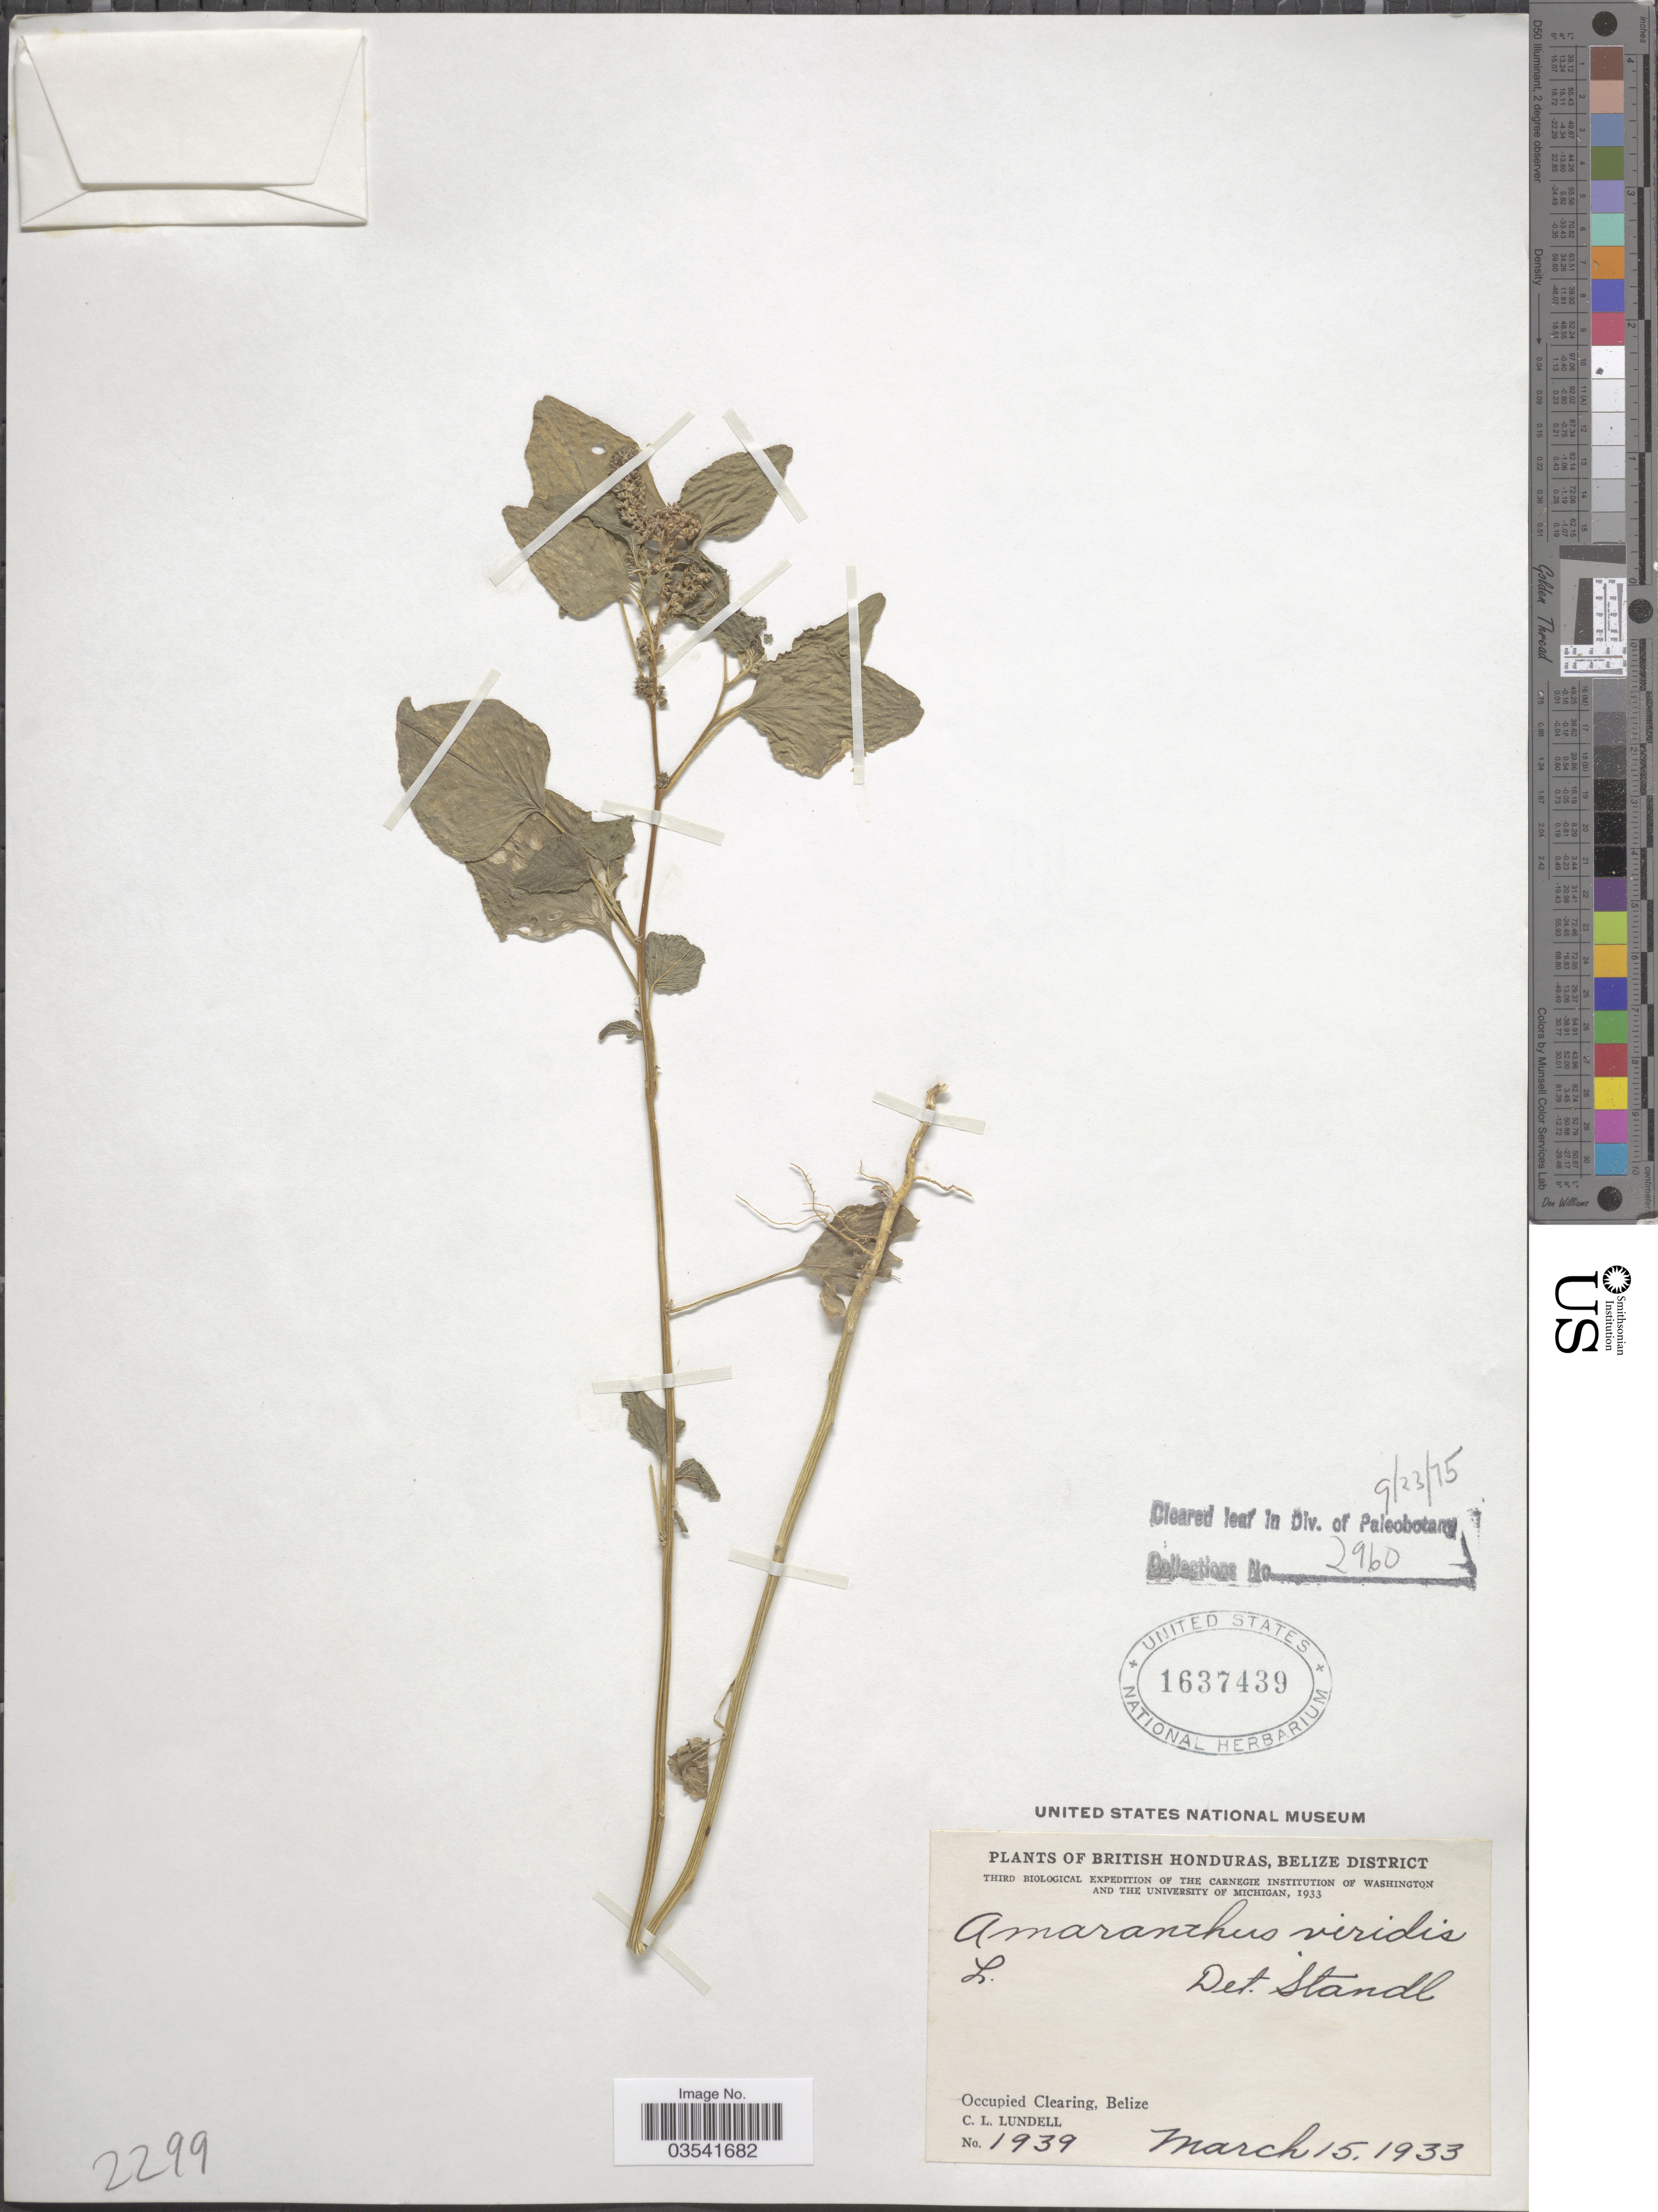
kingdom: Plantae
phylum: Tracheophyta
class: Magnoliopsida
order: Caryophyllales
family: Amaranthaceae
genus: Amaranthus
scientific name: Amaranthus viridis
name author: L.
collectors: C. L. Lundell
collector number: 1939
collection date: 1933-03-15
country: Belize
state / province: Belize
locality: British Honduras. Belize District. Occupied Clearing.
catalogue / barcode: US 1637439